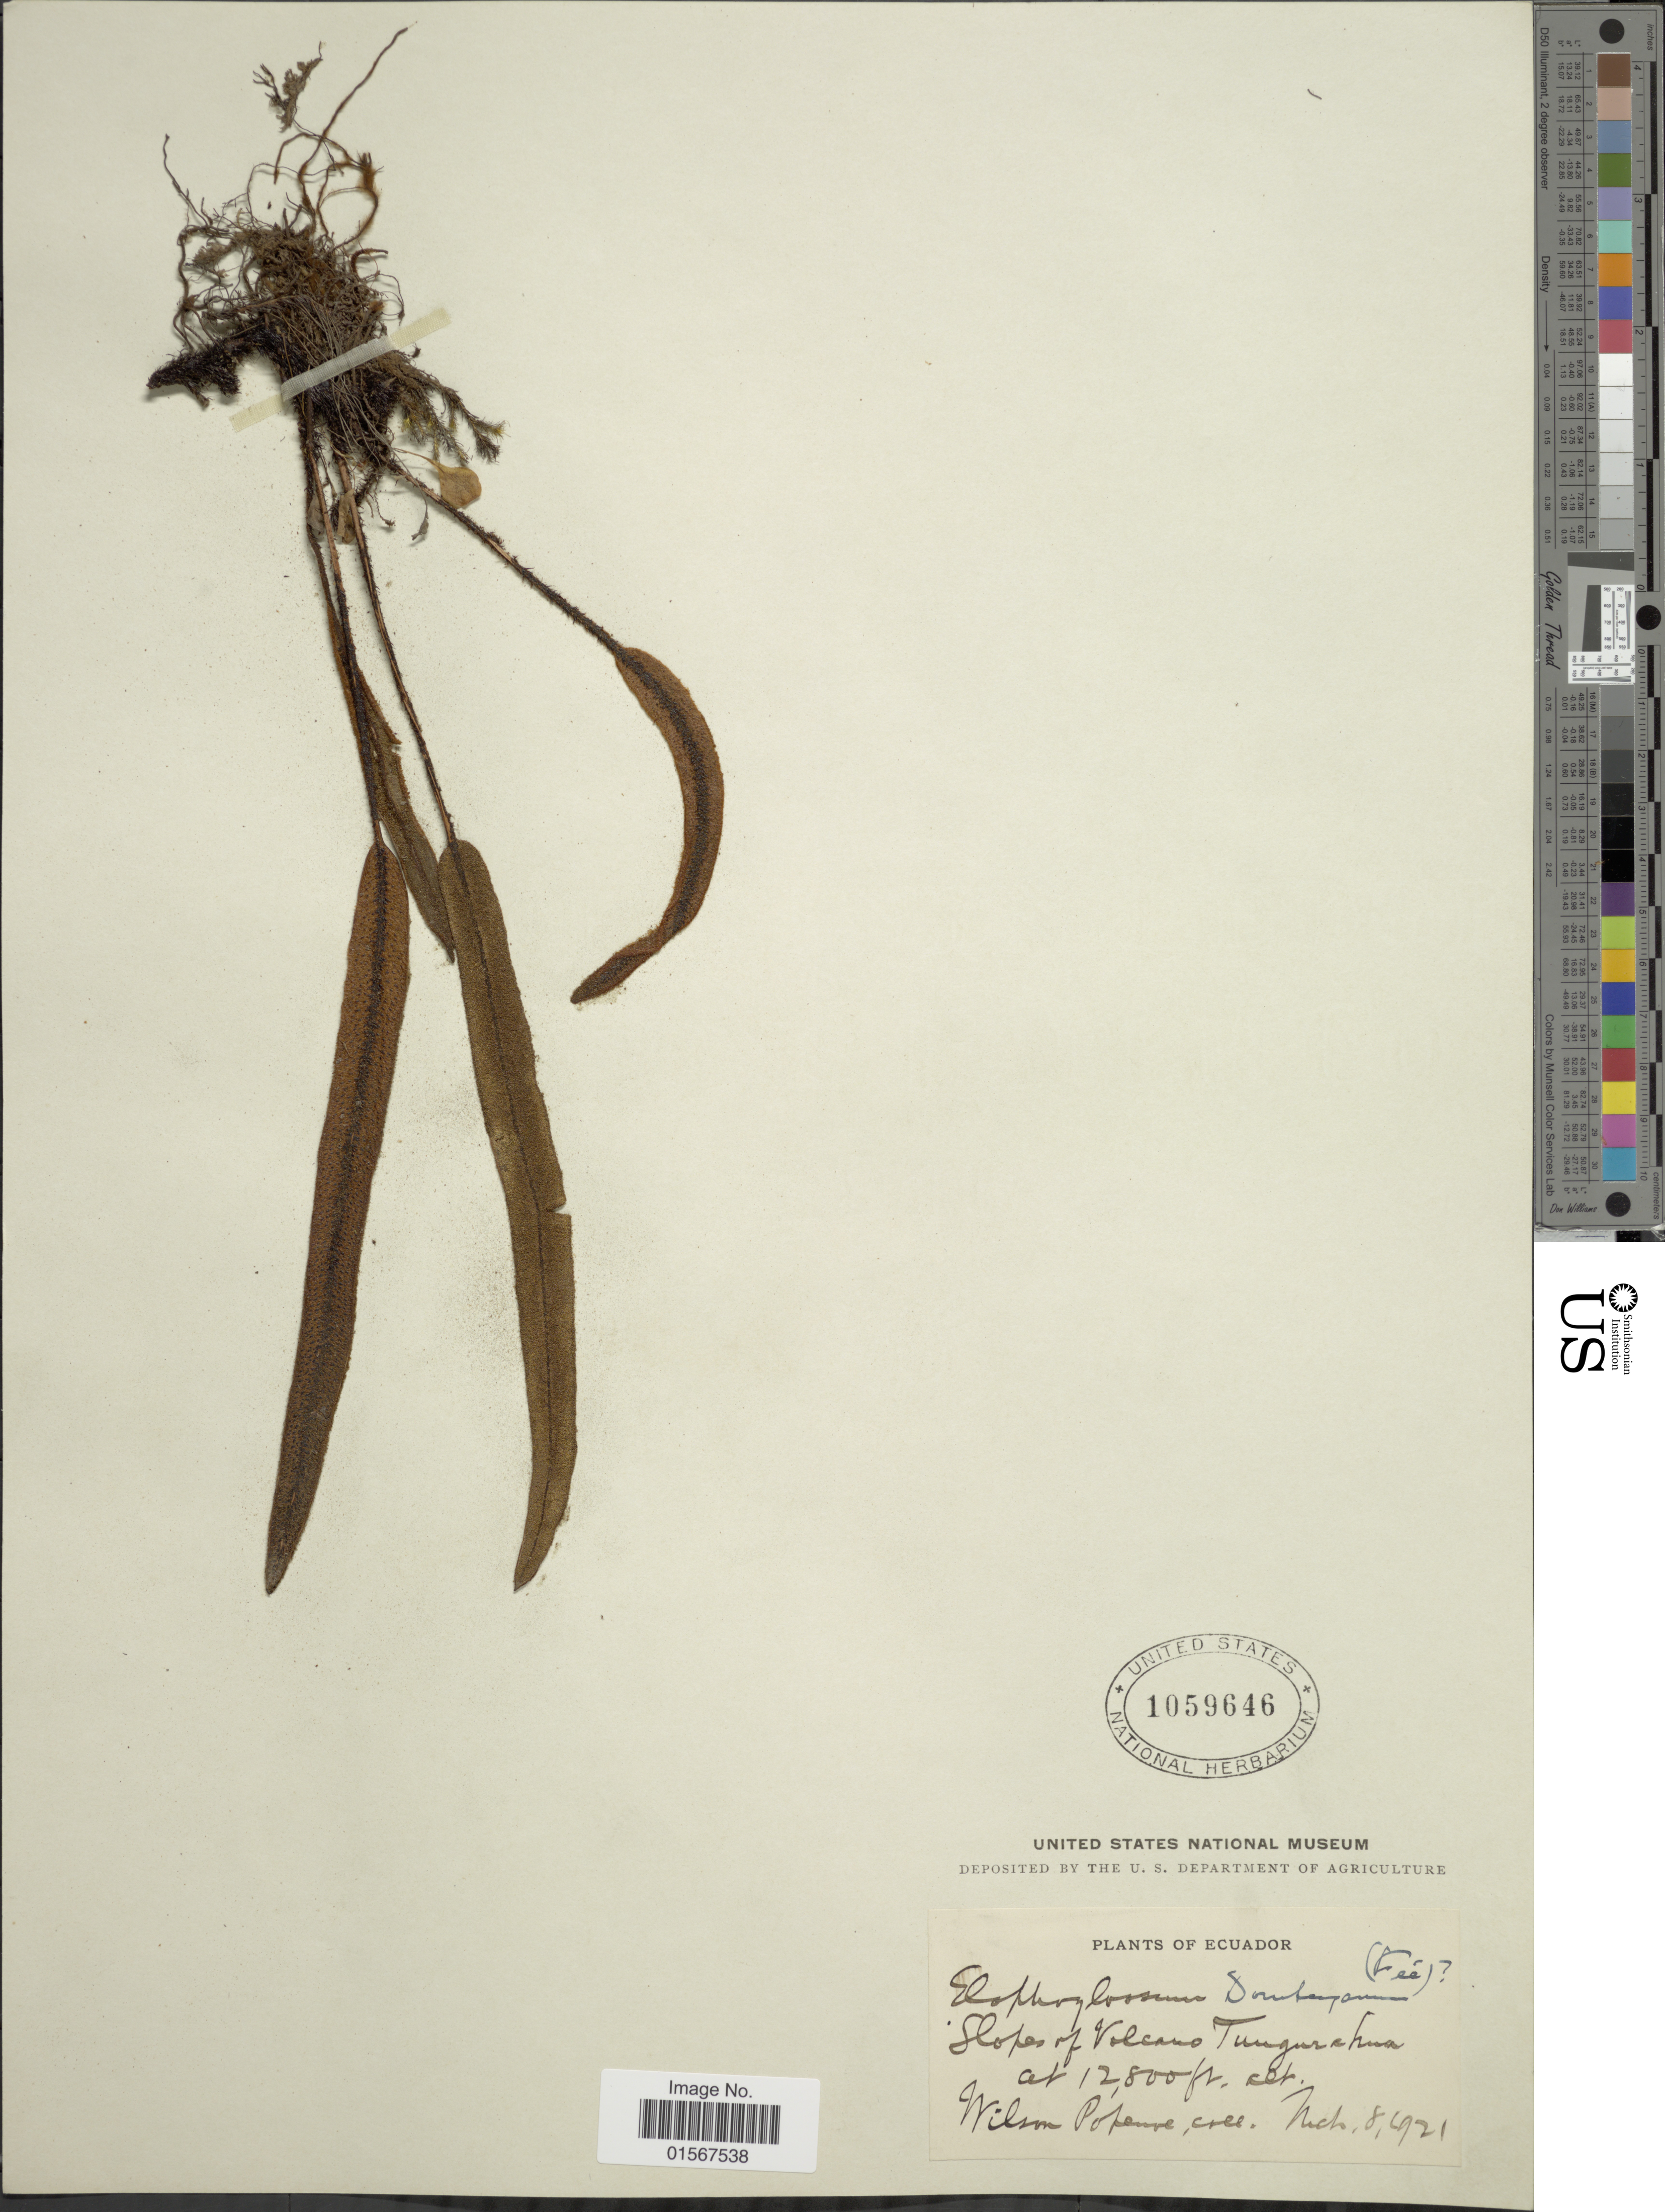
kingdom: Plantae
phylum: Tracheophyta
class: Polypodiopsida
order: Polypodiales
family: Dryopteridaceae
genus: Elaphoglossum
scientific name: Elaphoglossum rimbachii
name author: (Sodiro) Christ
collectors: W. Popenoe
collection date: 1921-03-08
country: Ecuador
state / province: Tungurahua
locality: Ecuador, slope of Volcano Tungurahua.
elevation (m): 3901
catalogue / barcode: US 1059646